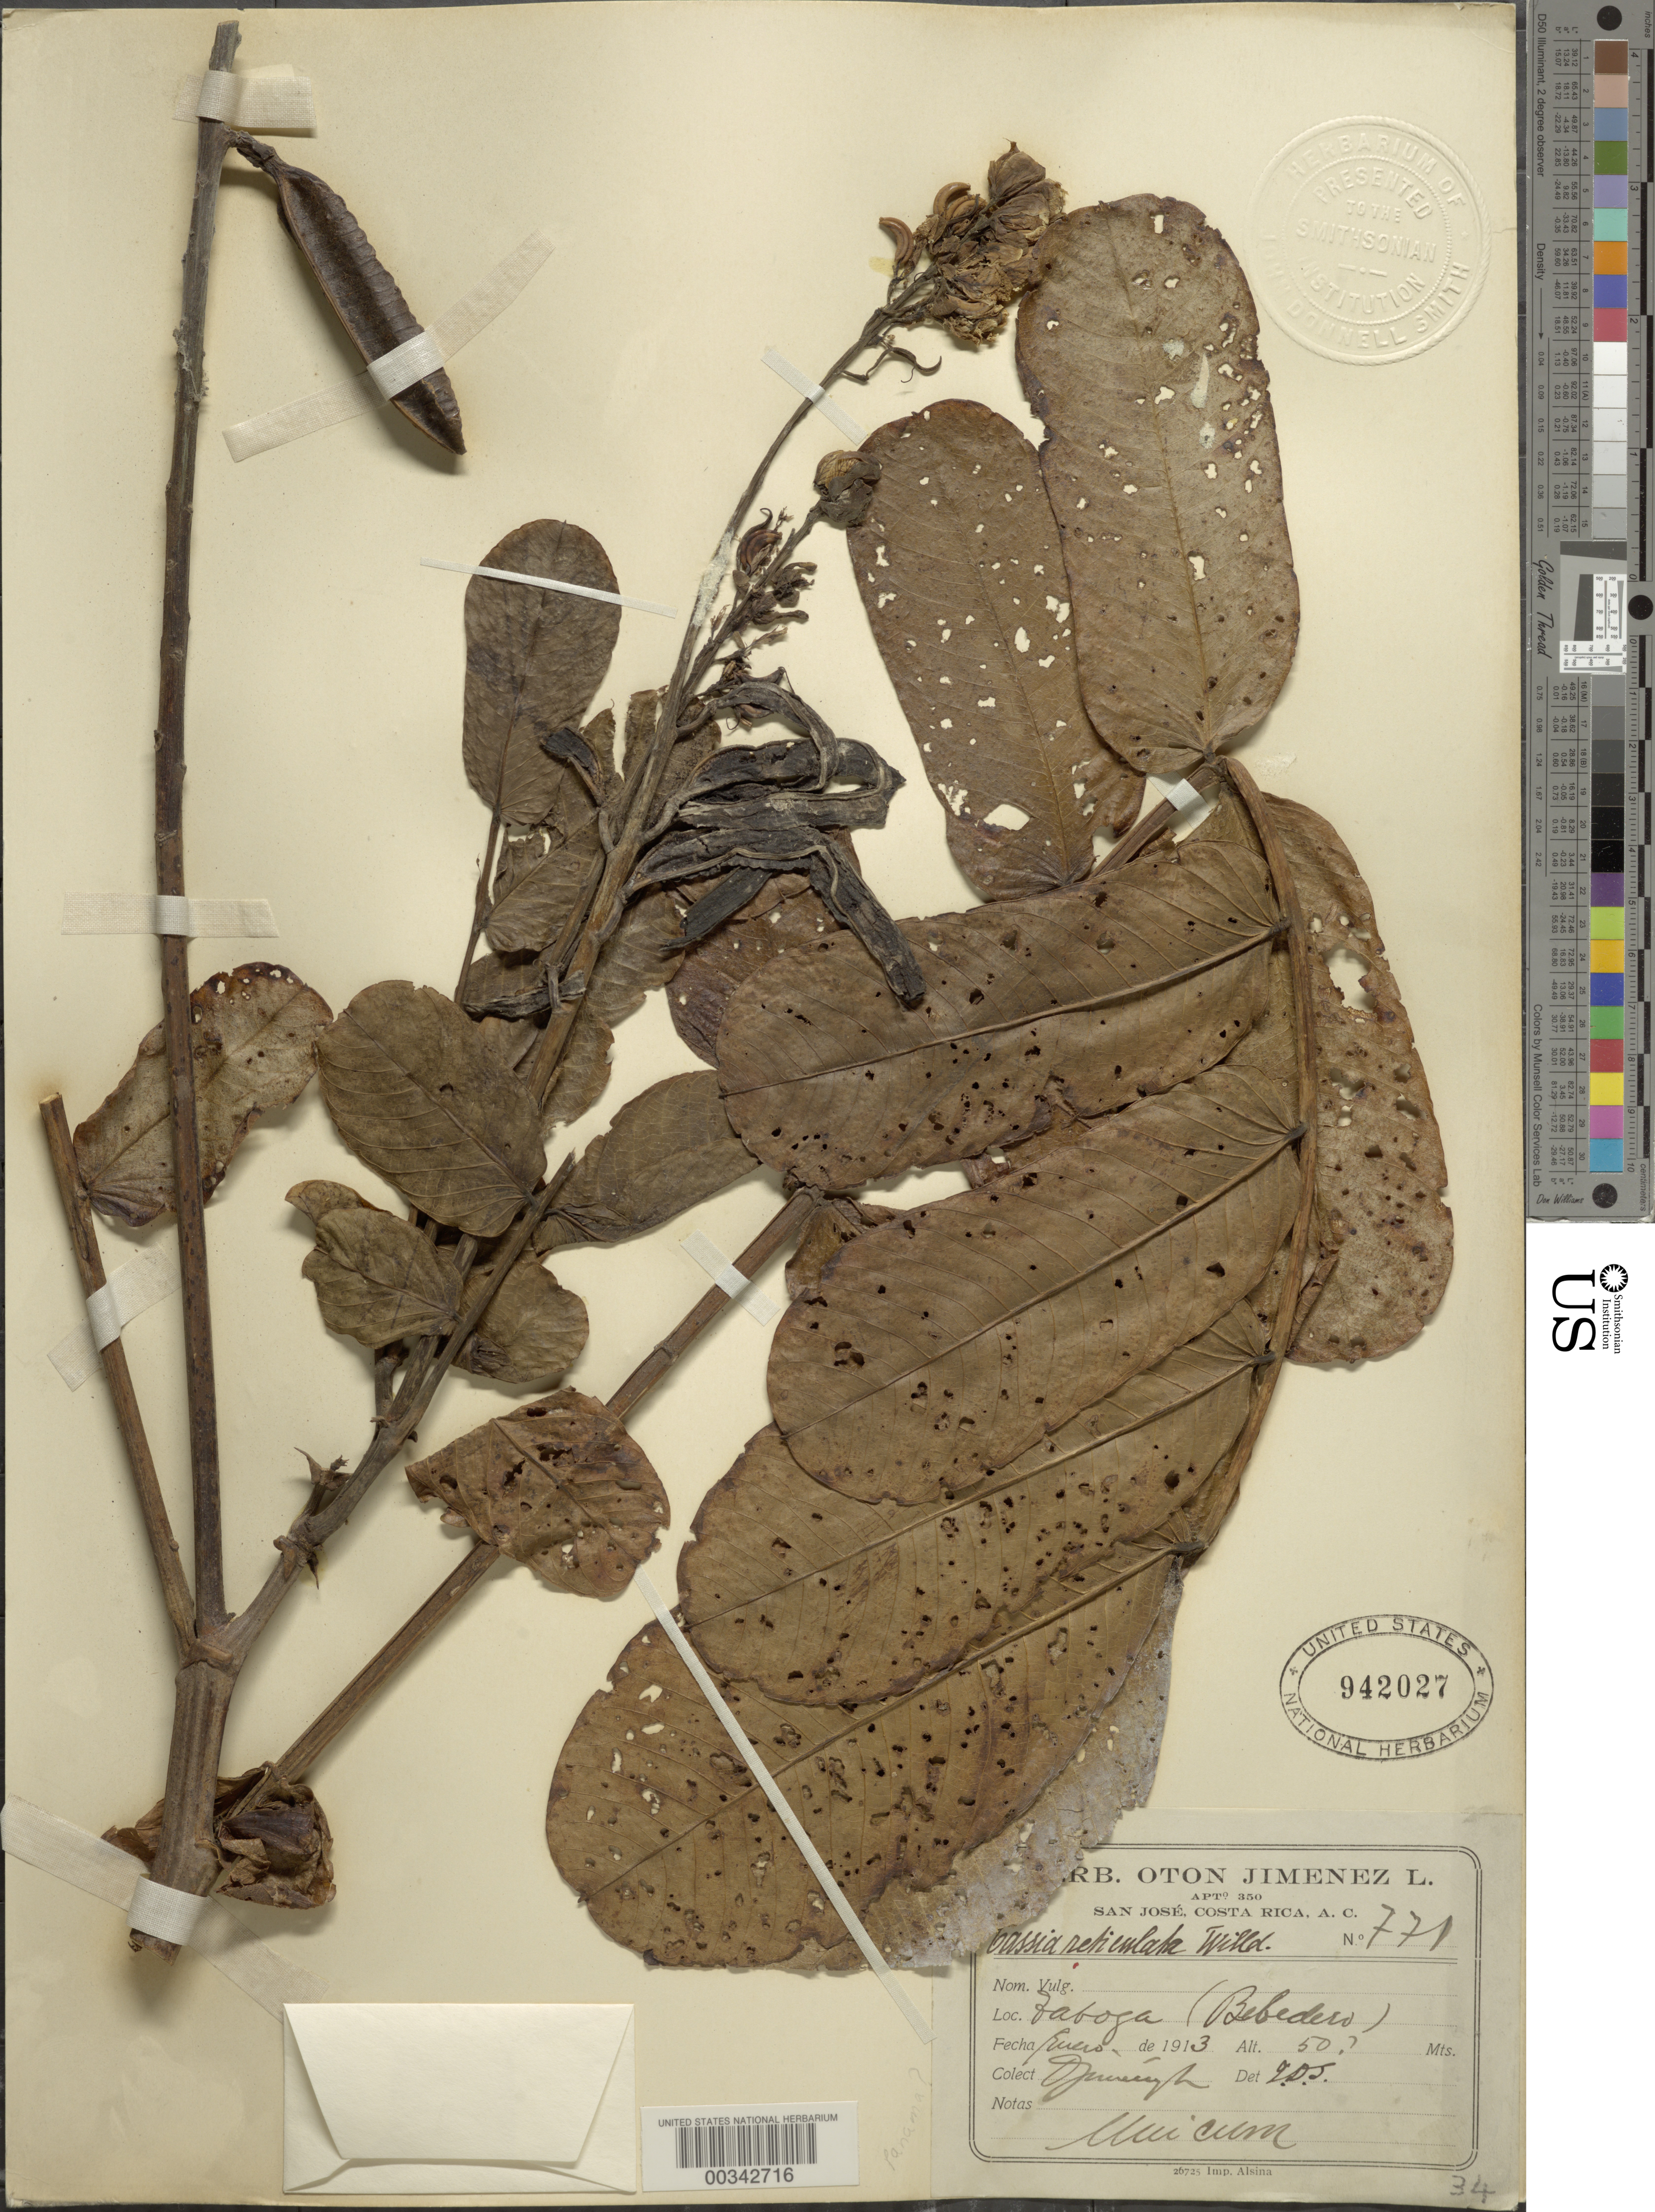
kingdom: Plantae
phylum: Tracheophyta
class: Magnoliopsida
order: Fabales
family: Fabaceae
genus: Senna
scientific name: Senna alata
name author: (L.) Roxb.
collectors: O. Jimenez L.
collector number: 771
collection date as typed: Jan 1913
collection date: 1913-01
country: Panama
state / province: Panamá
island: Taboga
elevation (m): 50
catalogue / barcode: US 942027